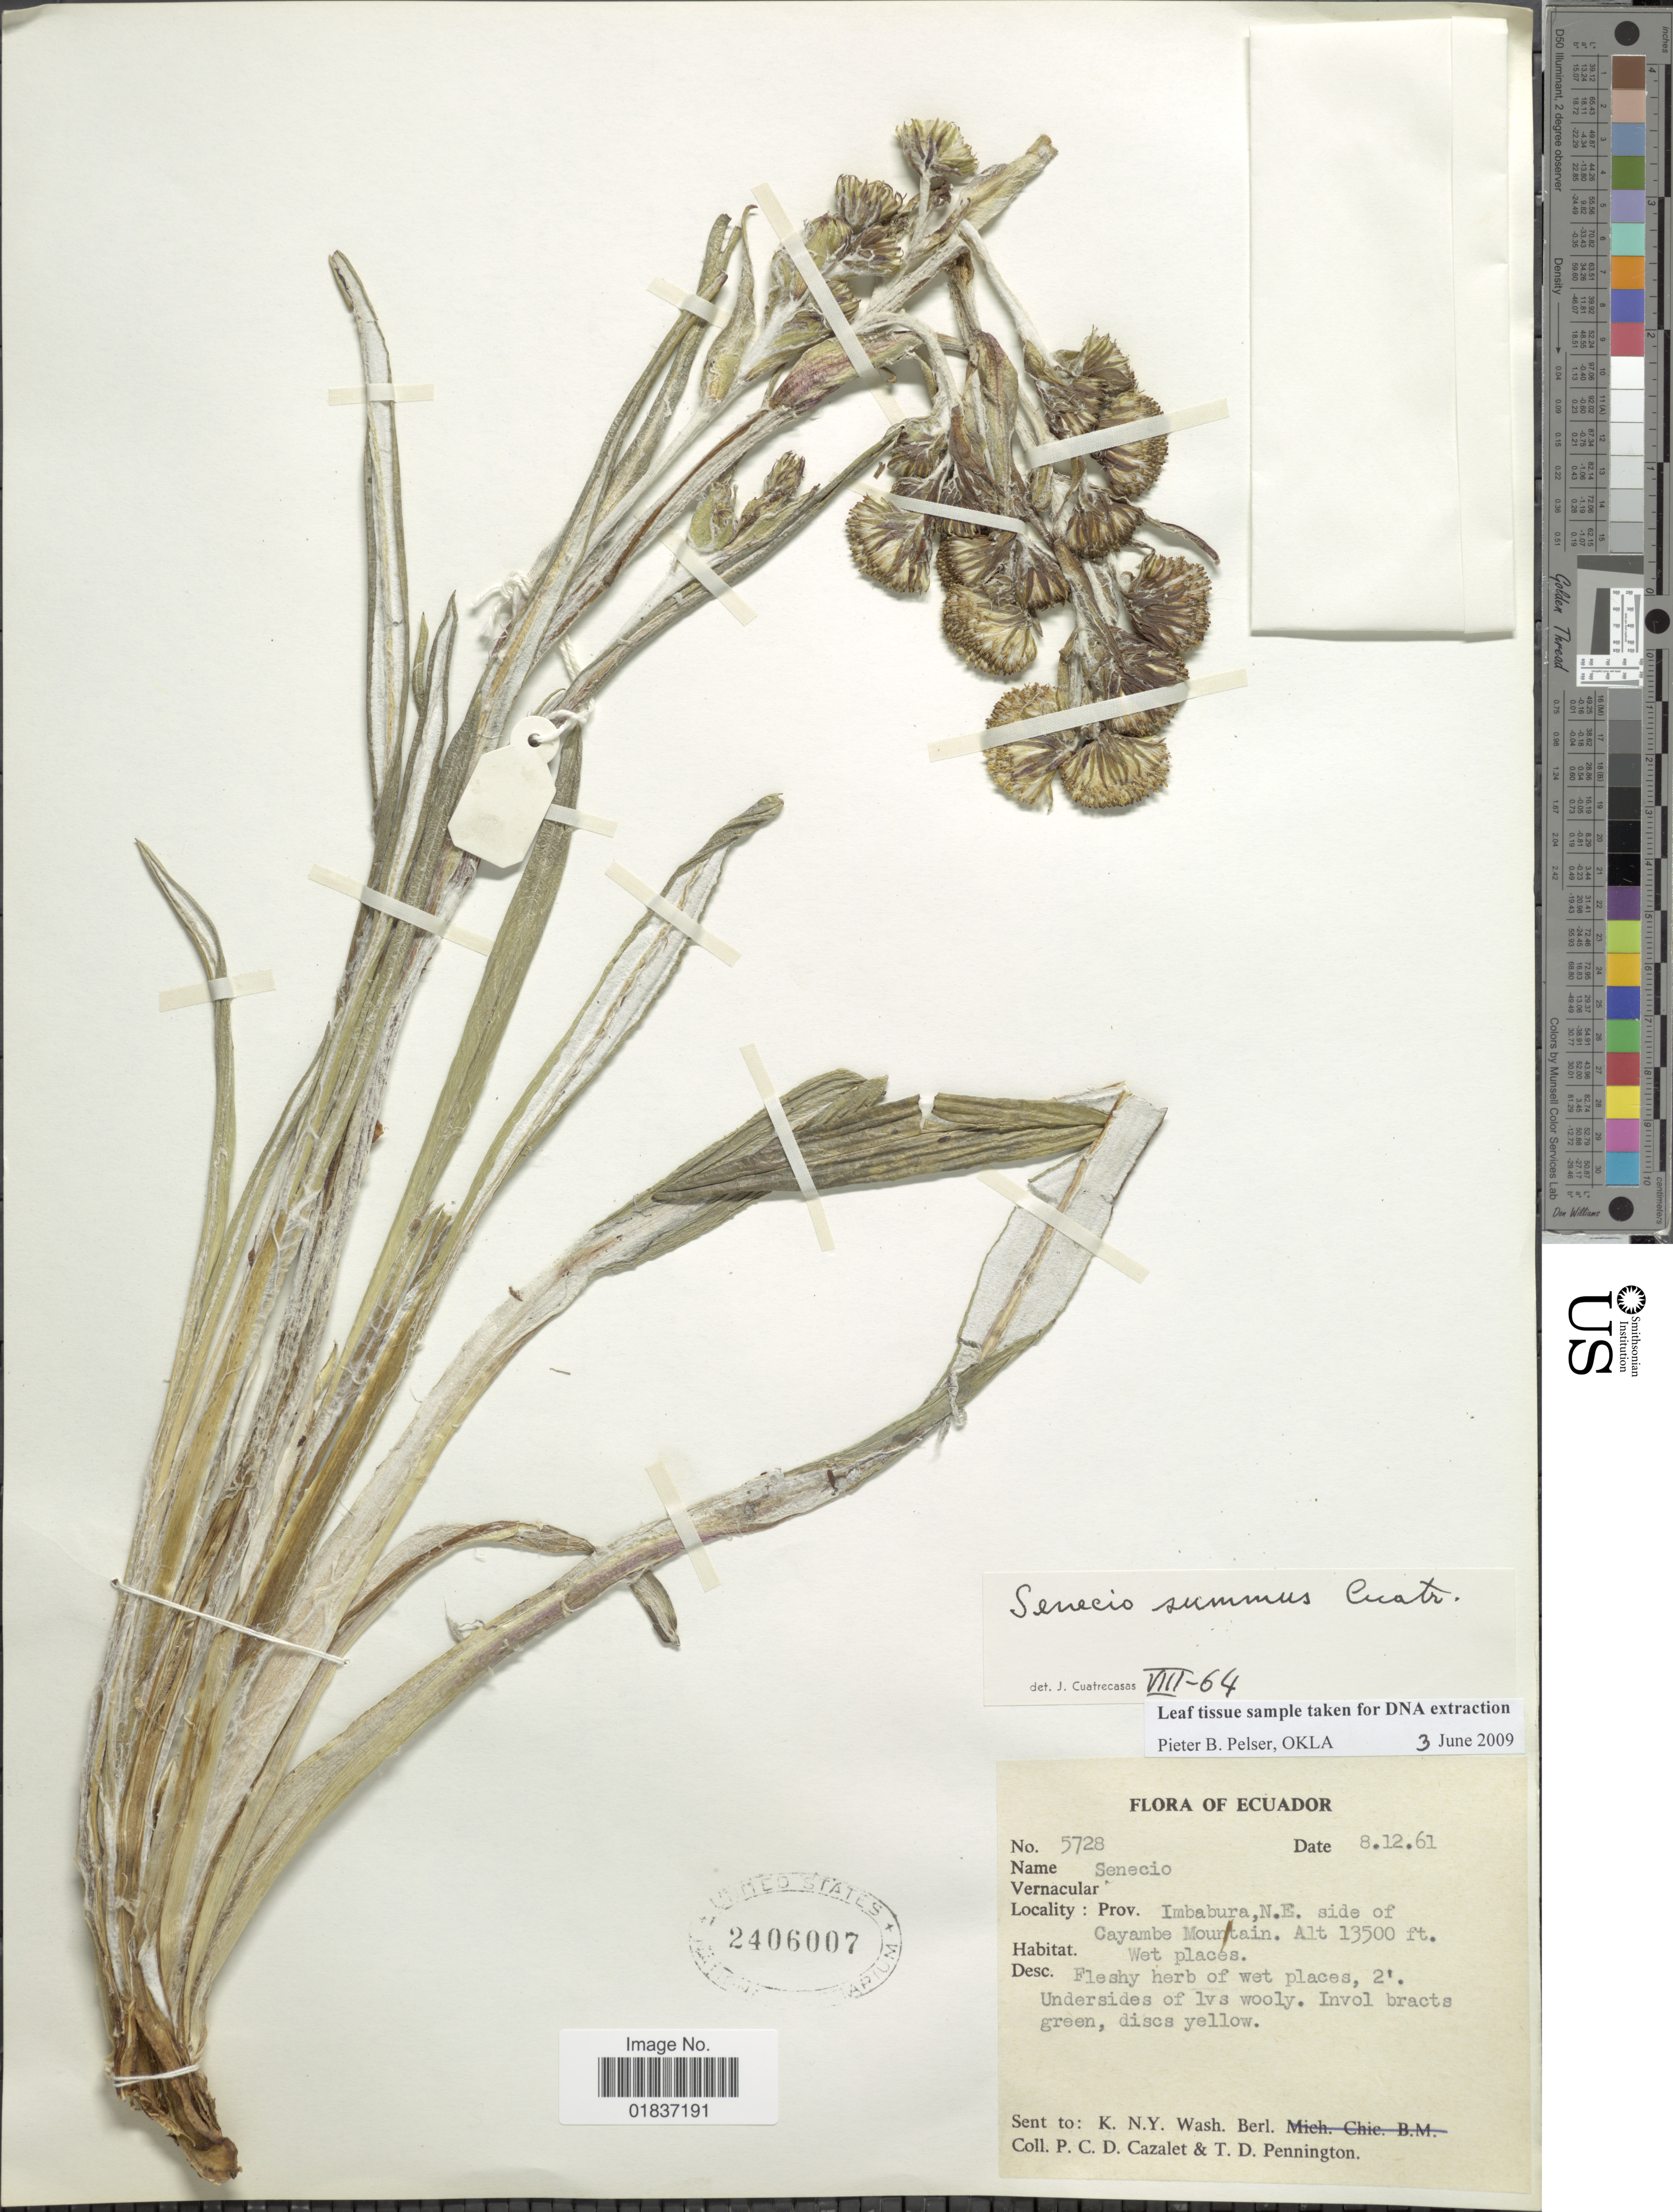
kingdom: Plantae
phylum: Tracheophyta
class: Magnoliopsida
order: Asterales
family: Asteraceae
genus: Senecio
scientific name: Senecio culcitioides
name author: Sch. Bip.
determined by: Salomon, Luciana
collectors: P. C. D. Cazalet & T. D. Pennington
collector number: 5728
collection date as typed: Transcribed d/m/y: 8/12/61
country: Ecuador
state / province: Imbabura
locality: Prov. Imbabura, N.E. side of Cayambe Mountain.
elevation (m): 4115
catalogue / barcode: US 2406007